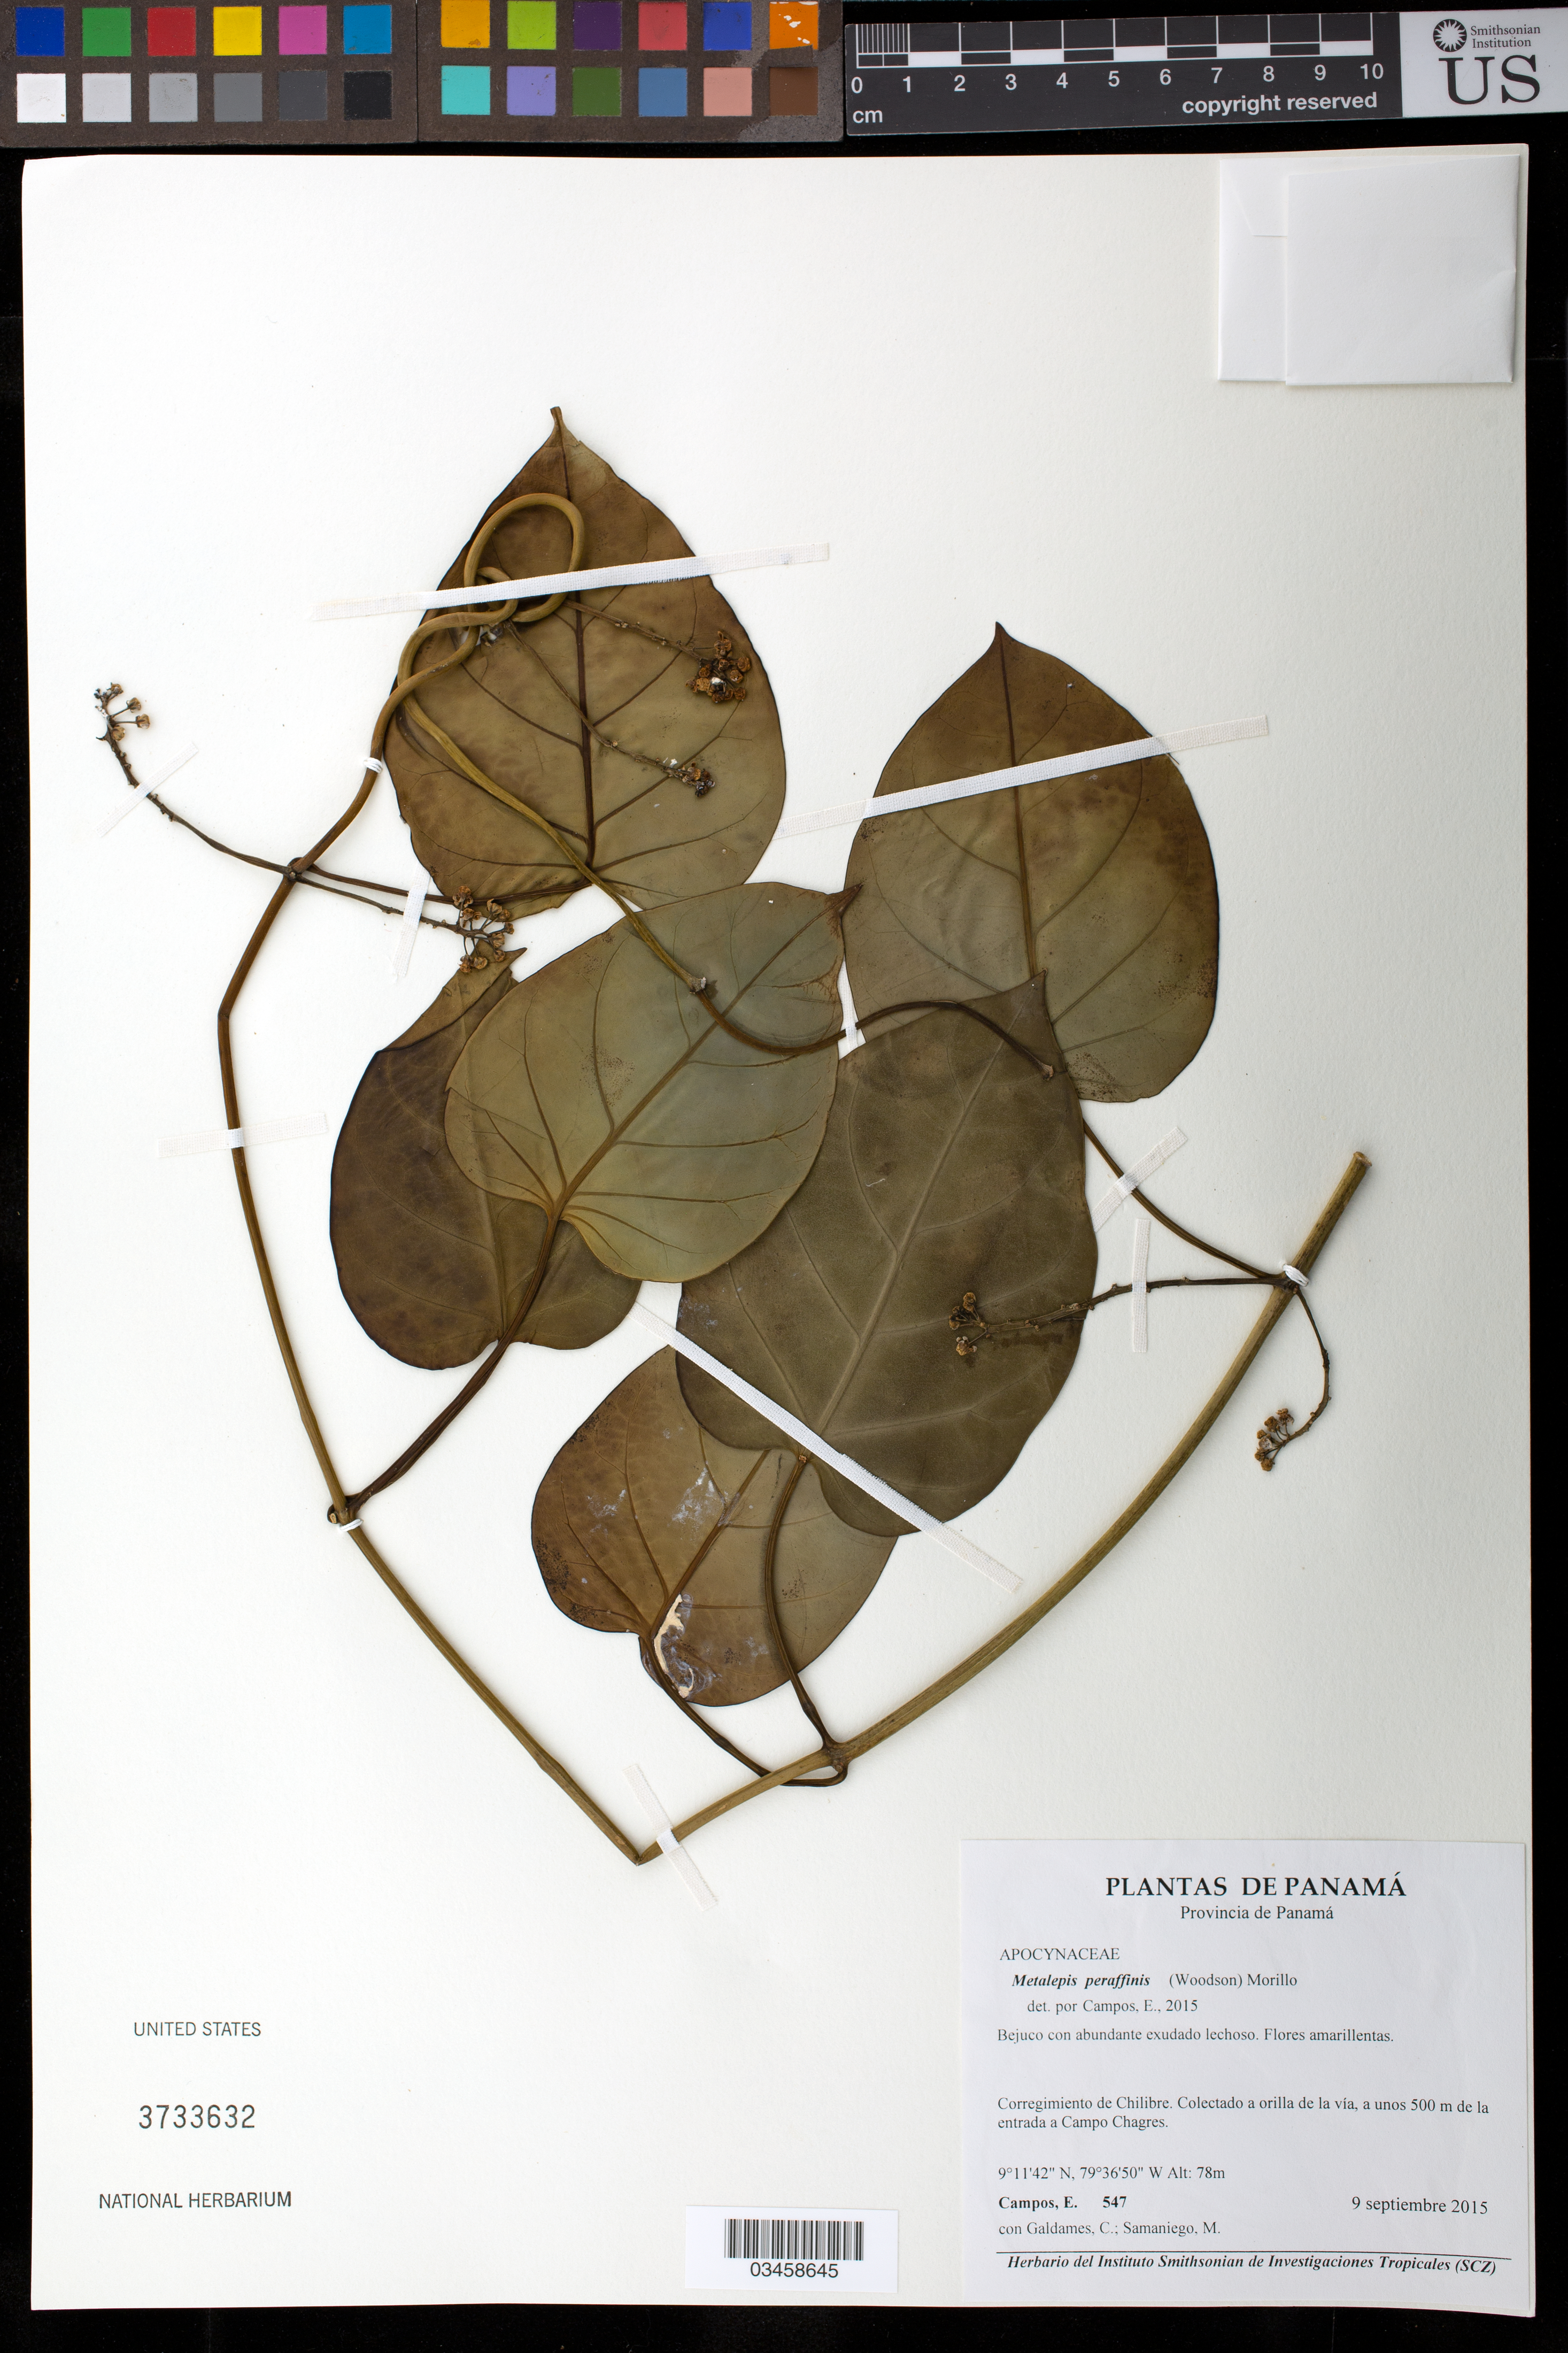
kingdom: Plantae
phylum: Tracheophyta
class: Magnoliopsida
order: Gentianales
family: Apocynaceae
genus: Cynanchum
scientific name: Cynanchum peraffine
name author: Woodson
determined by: Strong, Mark T., (BOT), Smithsonian Institution - National Museum of Natural History (UNITED STATES)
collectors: E. Campos, C. Galdames & M. Samaniego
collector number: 547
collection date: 2015-09-09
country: Panama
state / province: Panamá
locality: Corregimiento de Chilibre, 500 m de la entrada a Campo Chagres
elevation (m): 78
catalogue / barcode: US 3733632